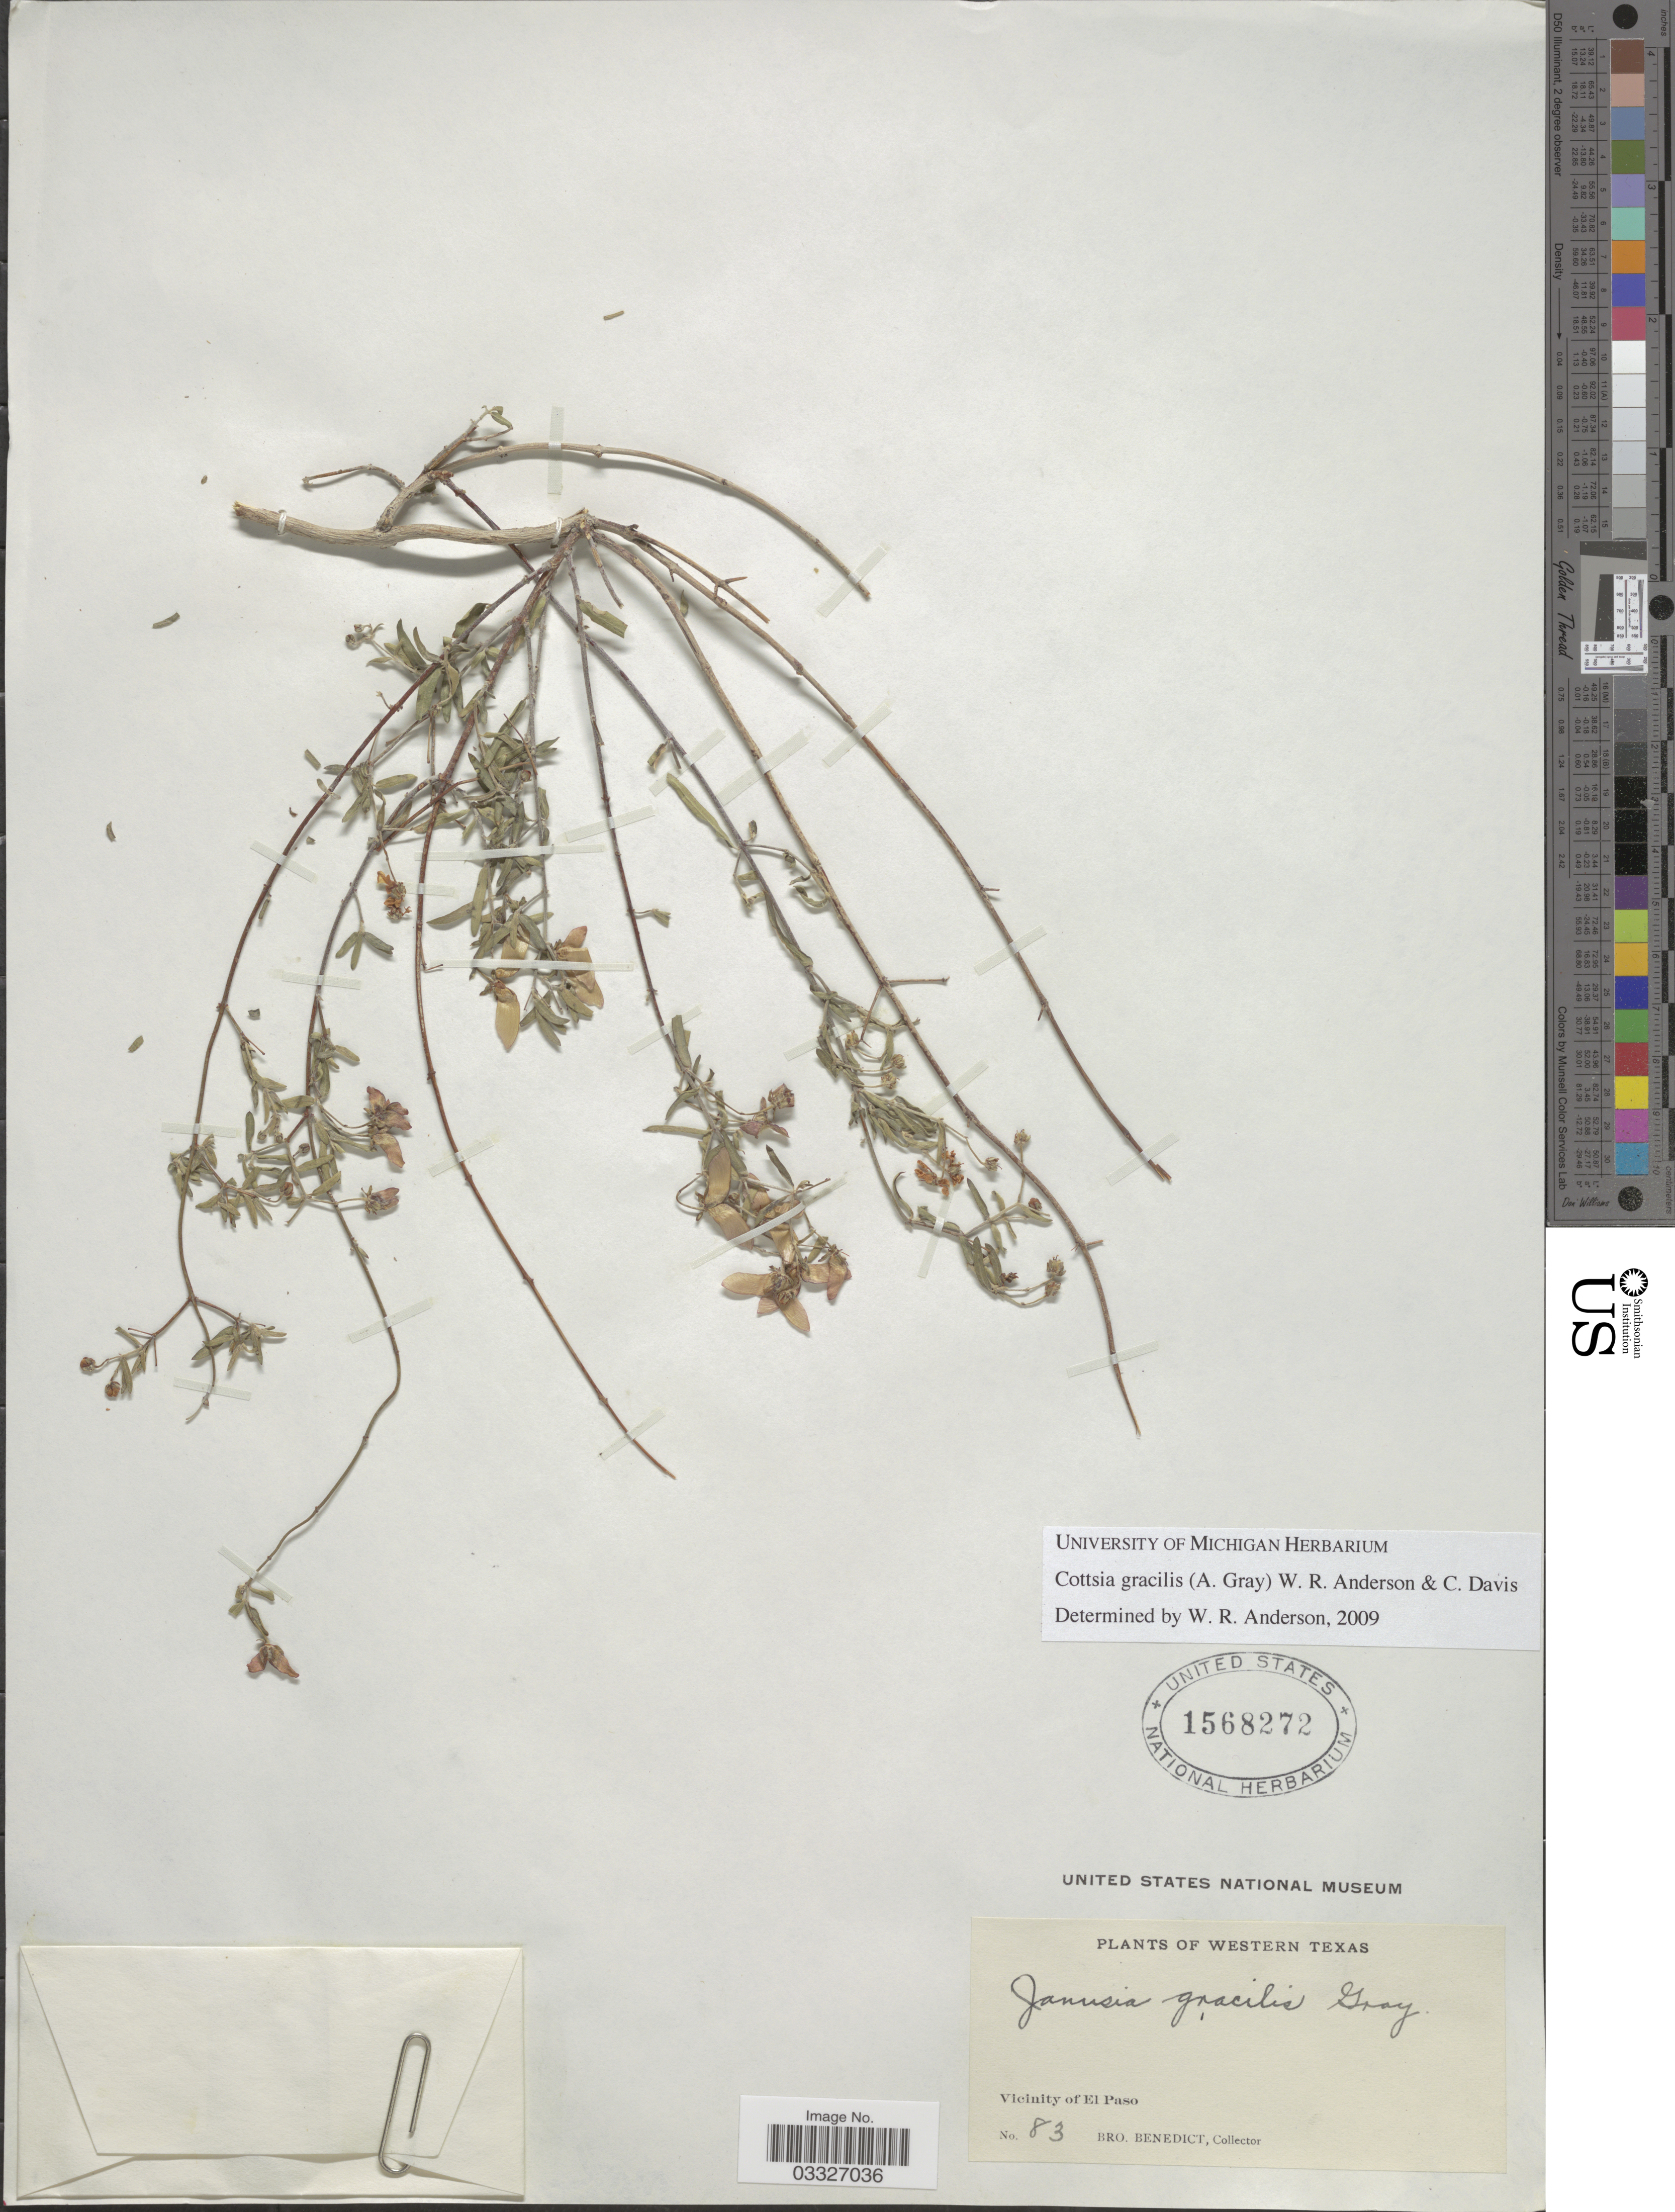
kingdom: Plantae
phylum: Tracheophyta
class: Magnoliopsida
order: Malpighiales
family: Malpighiaceae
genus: Cottsia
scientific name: Cottsia gracilis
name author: (A. Gray) W.R. Anderson & C. Davis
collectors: Bro. Benedict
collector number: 83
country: United States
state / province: Texas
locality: Western Texas. Vicinity of El Paso.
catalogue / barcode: US 1568272